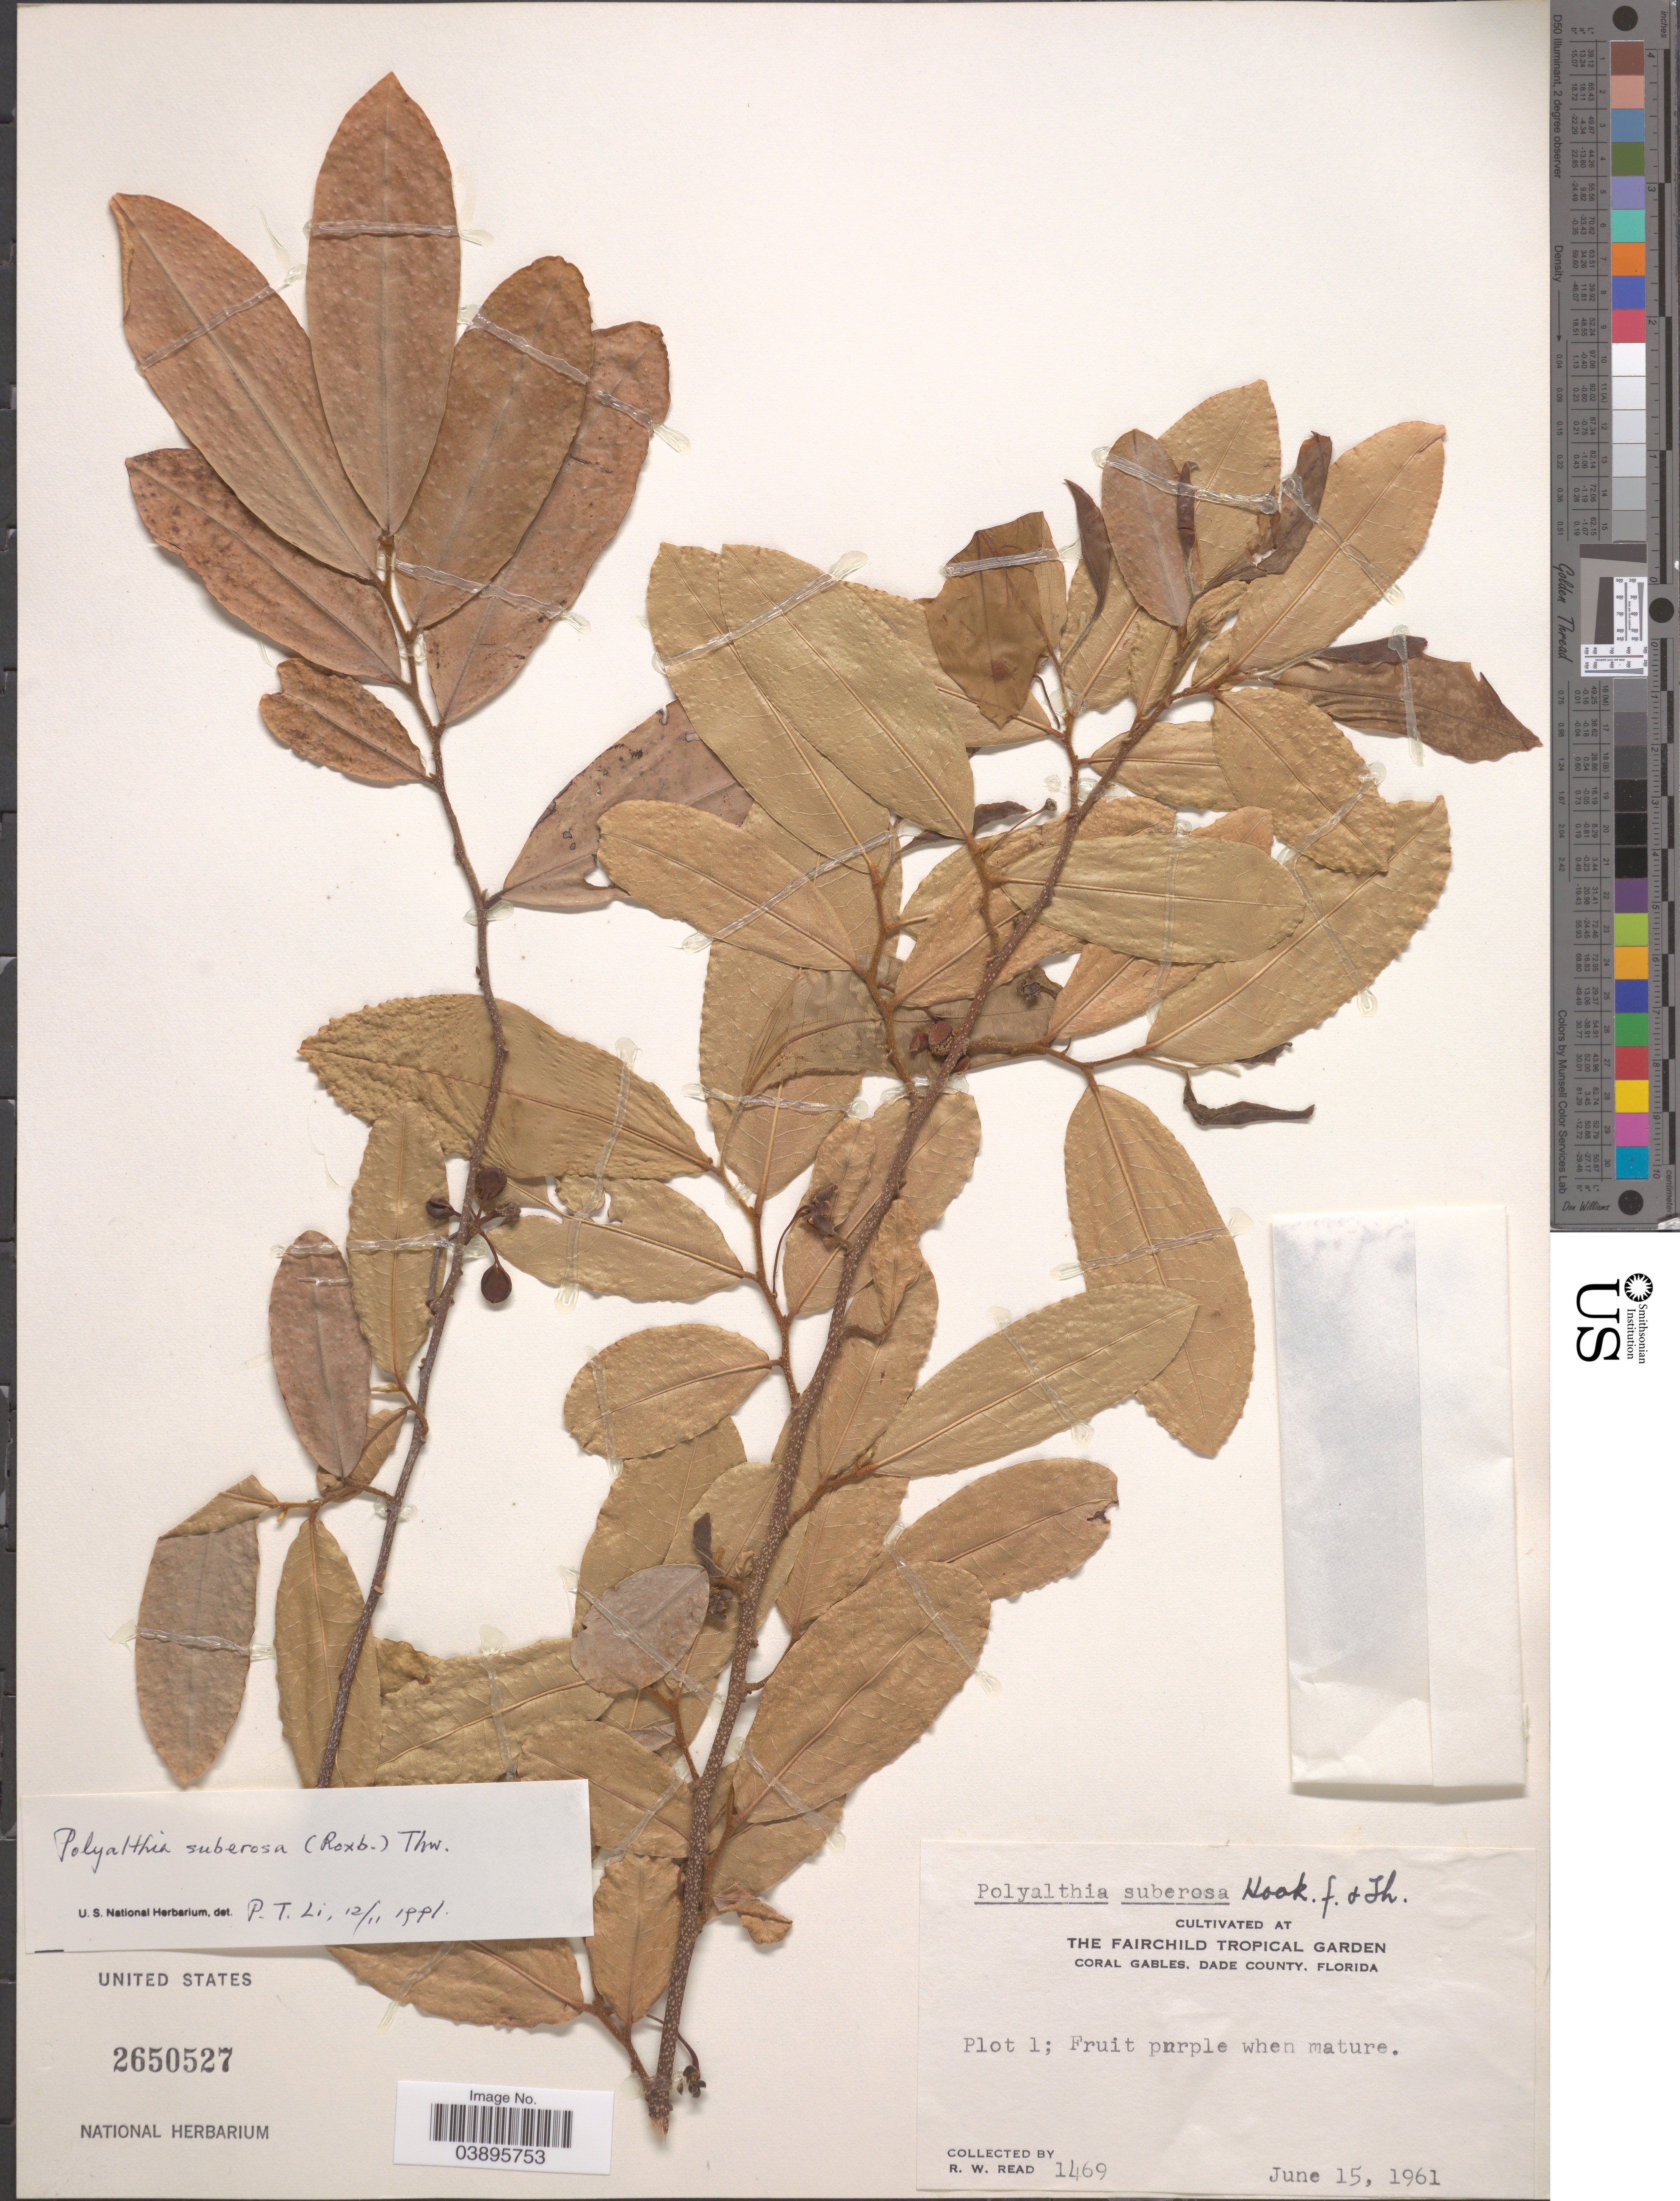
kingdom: Plantae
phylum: Tracheophyta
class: Magnoliopsida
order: Magnoliales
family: Annonaceae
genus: Polyalthia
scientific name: Polyalthia suberosa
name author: (Roxb.) Thwaites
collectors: R. W. Read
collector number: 1469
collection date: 1961-06-15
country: United States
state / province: Florida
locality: The Fairchild Tropical Garden. Coral Gables, Dade County. Plot 1.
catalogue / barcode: US 2650527